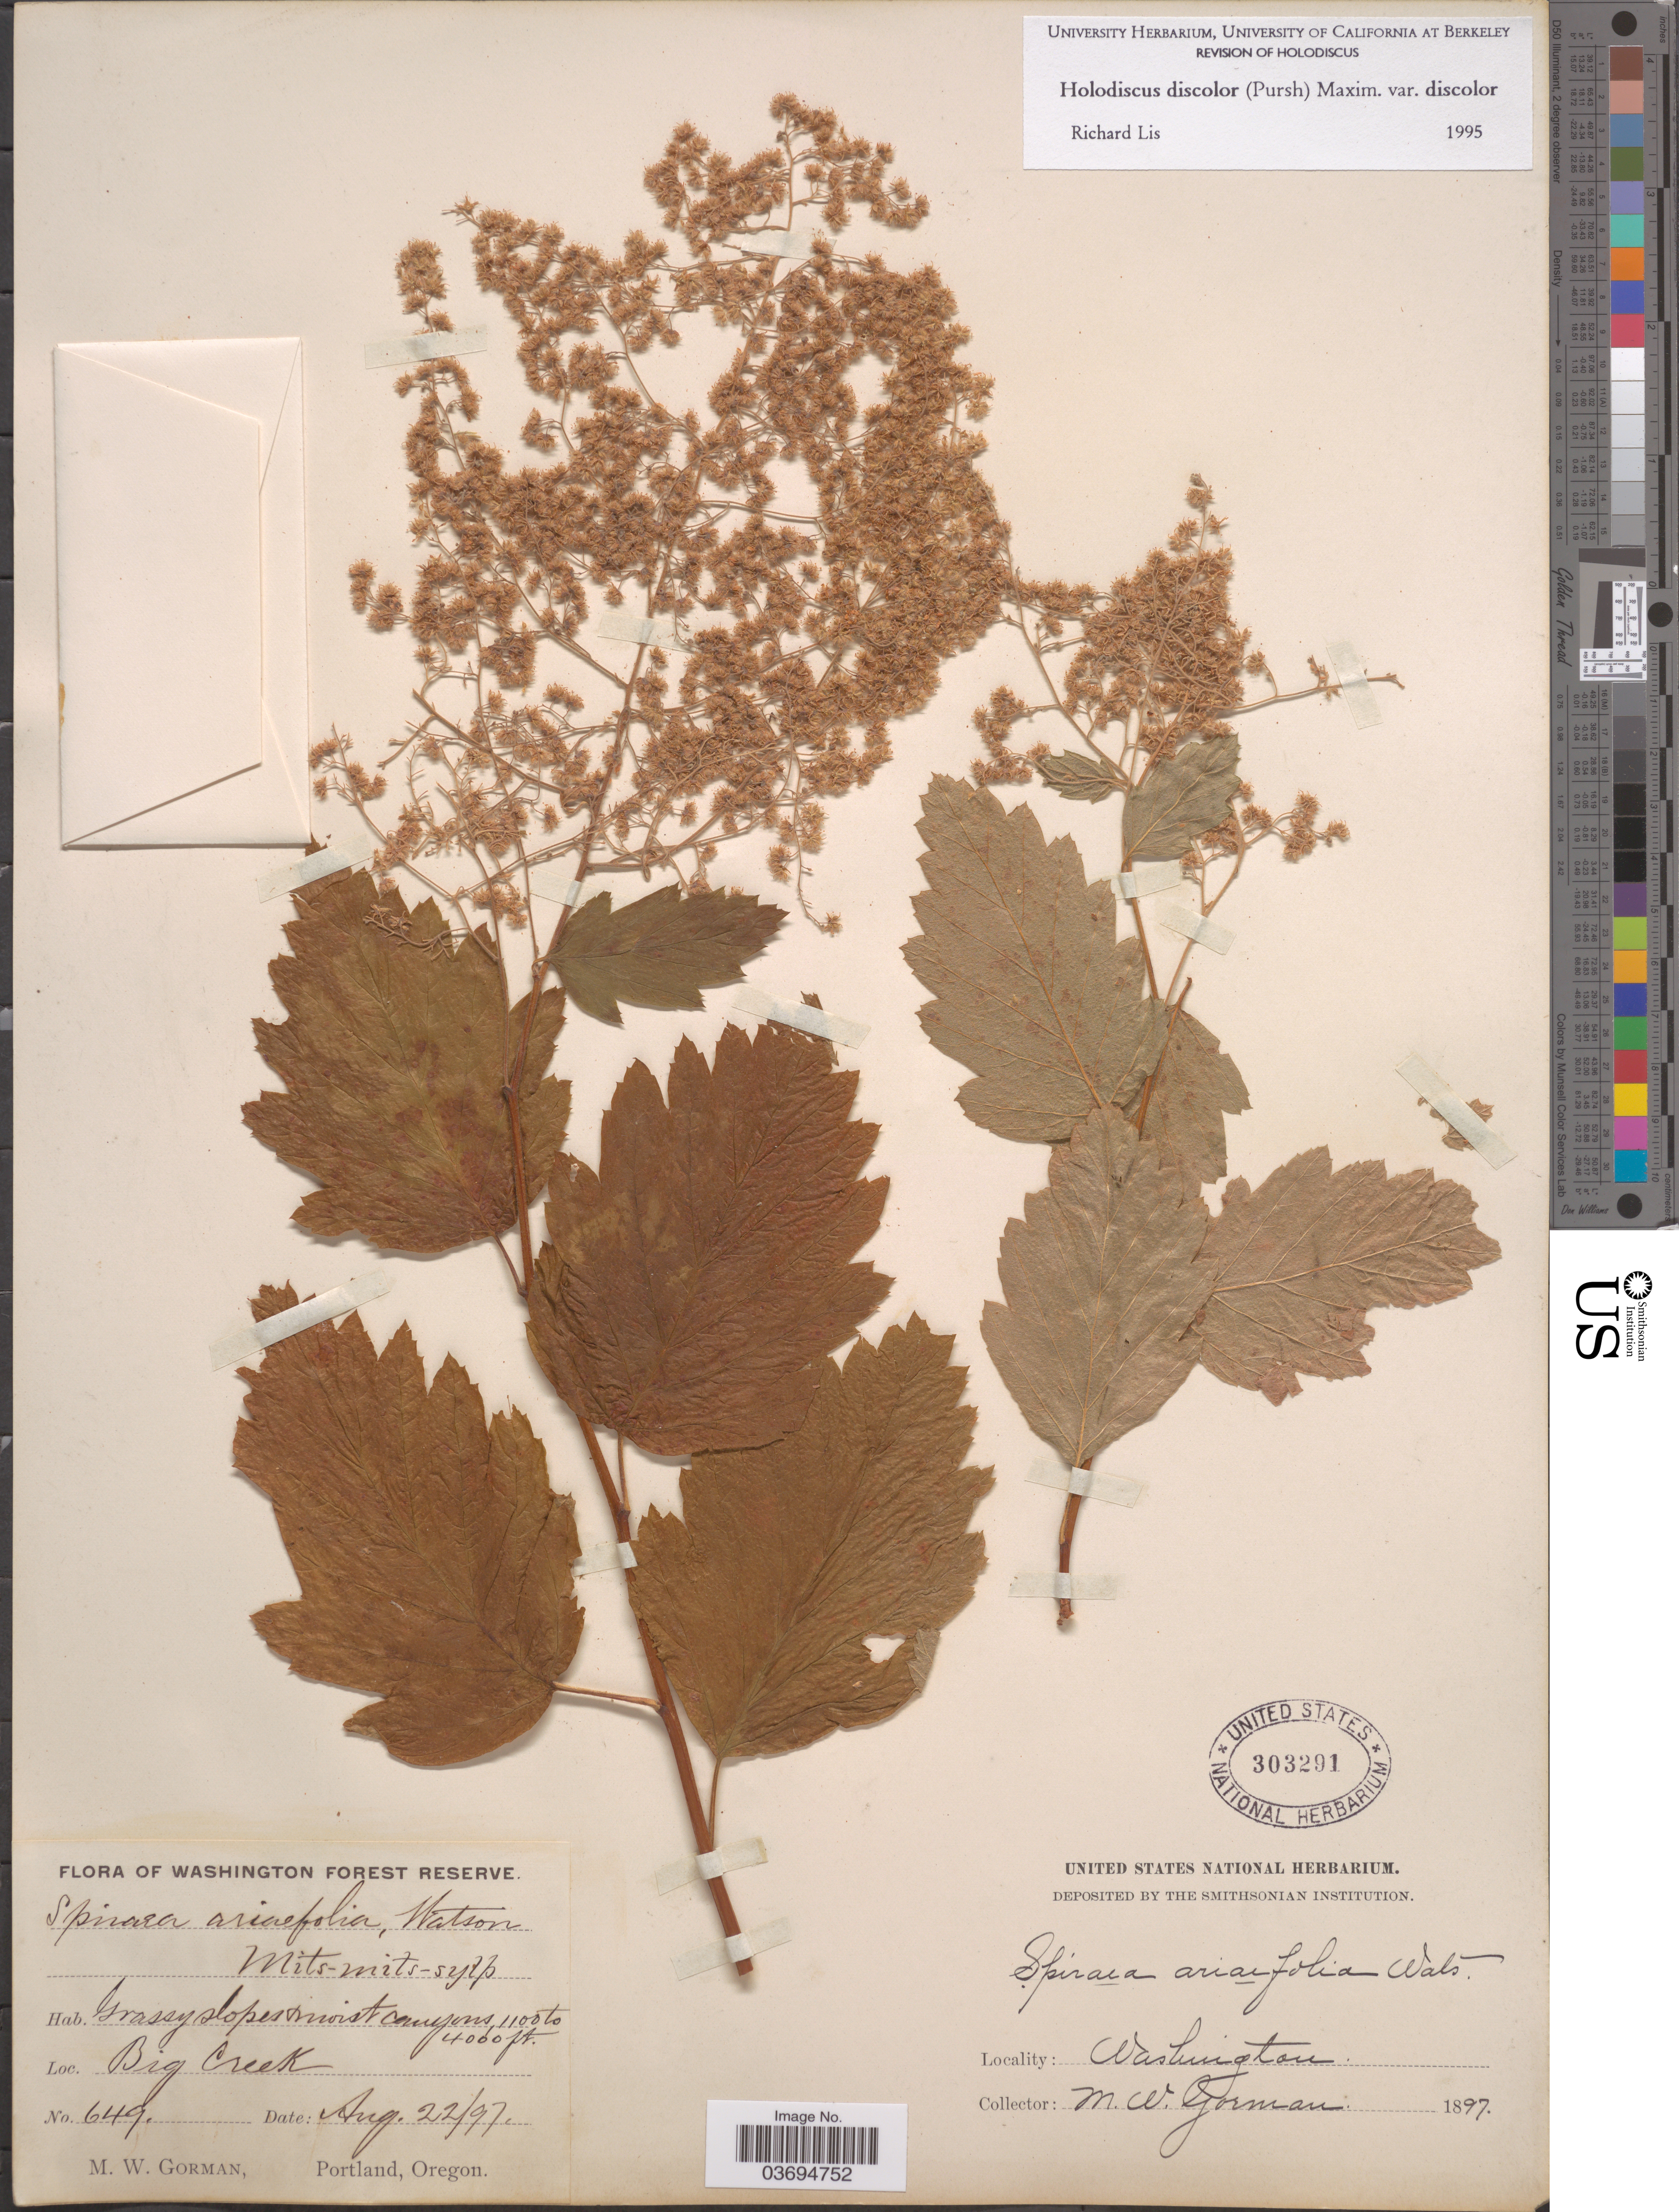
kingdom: Plantae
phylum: Tracheophyta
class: Magnoliopsida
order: Rosales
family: Rosaceae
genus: Holodiscus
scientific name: Holodiscus discolor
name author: (Pursh) Maxim.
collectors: M. W. Gorman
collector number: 649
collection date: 1897-08-22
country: United States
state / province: Washington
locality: Washington Forest Reserve. Big Creek.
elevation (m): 335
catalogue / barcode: US 303291